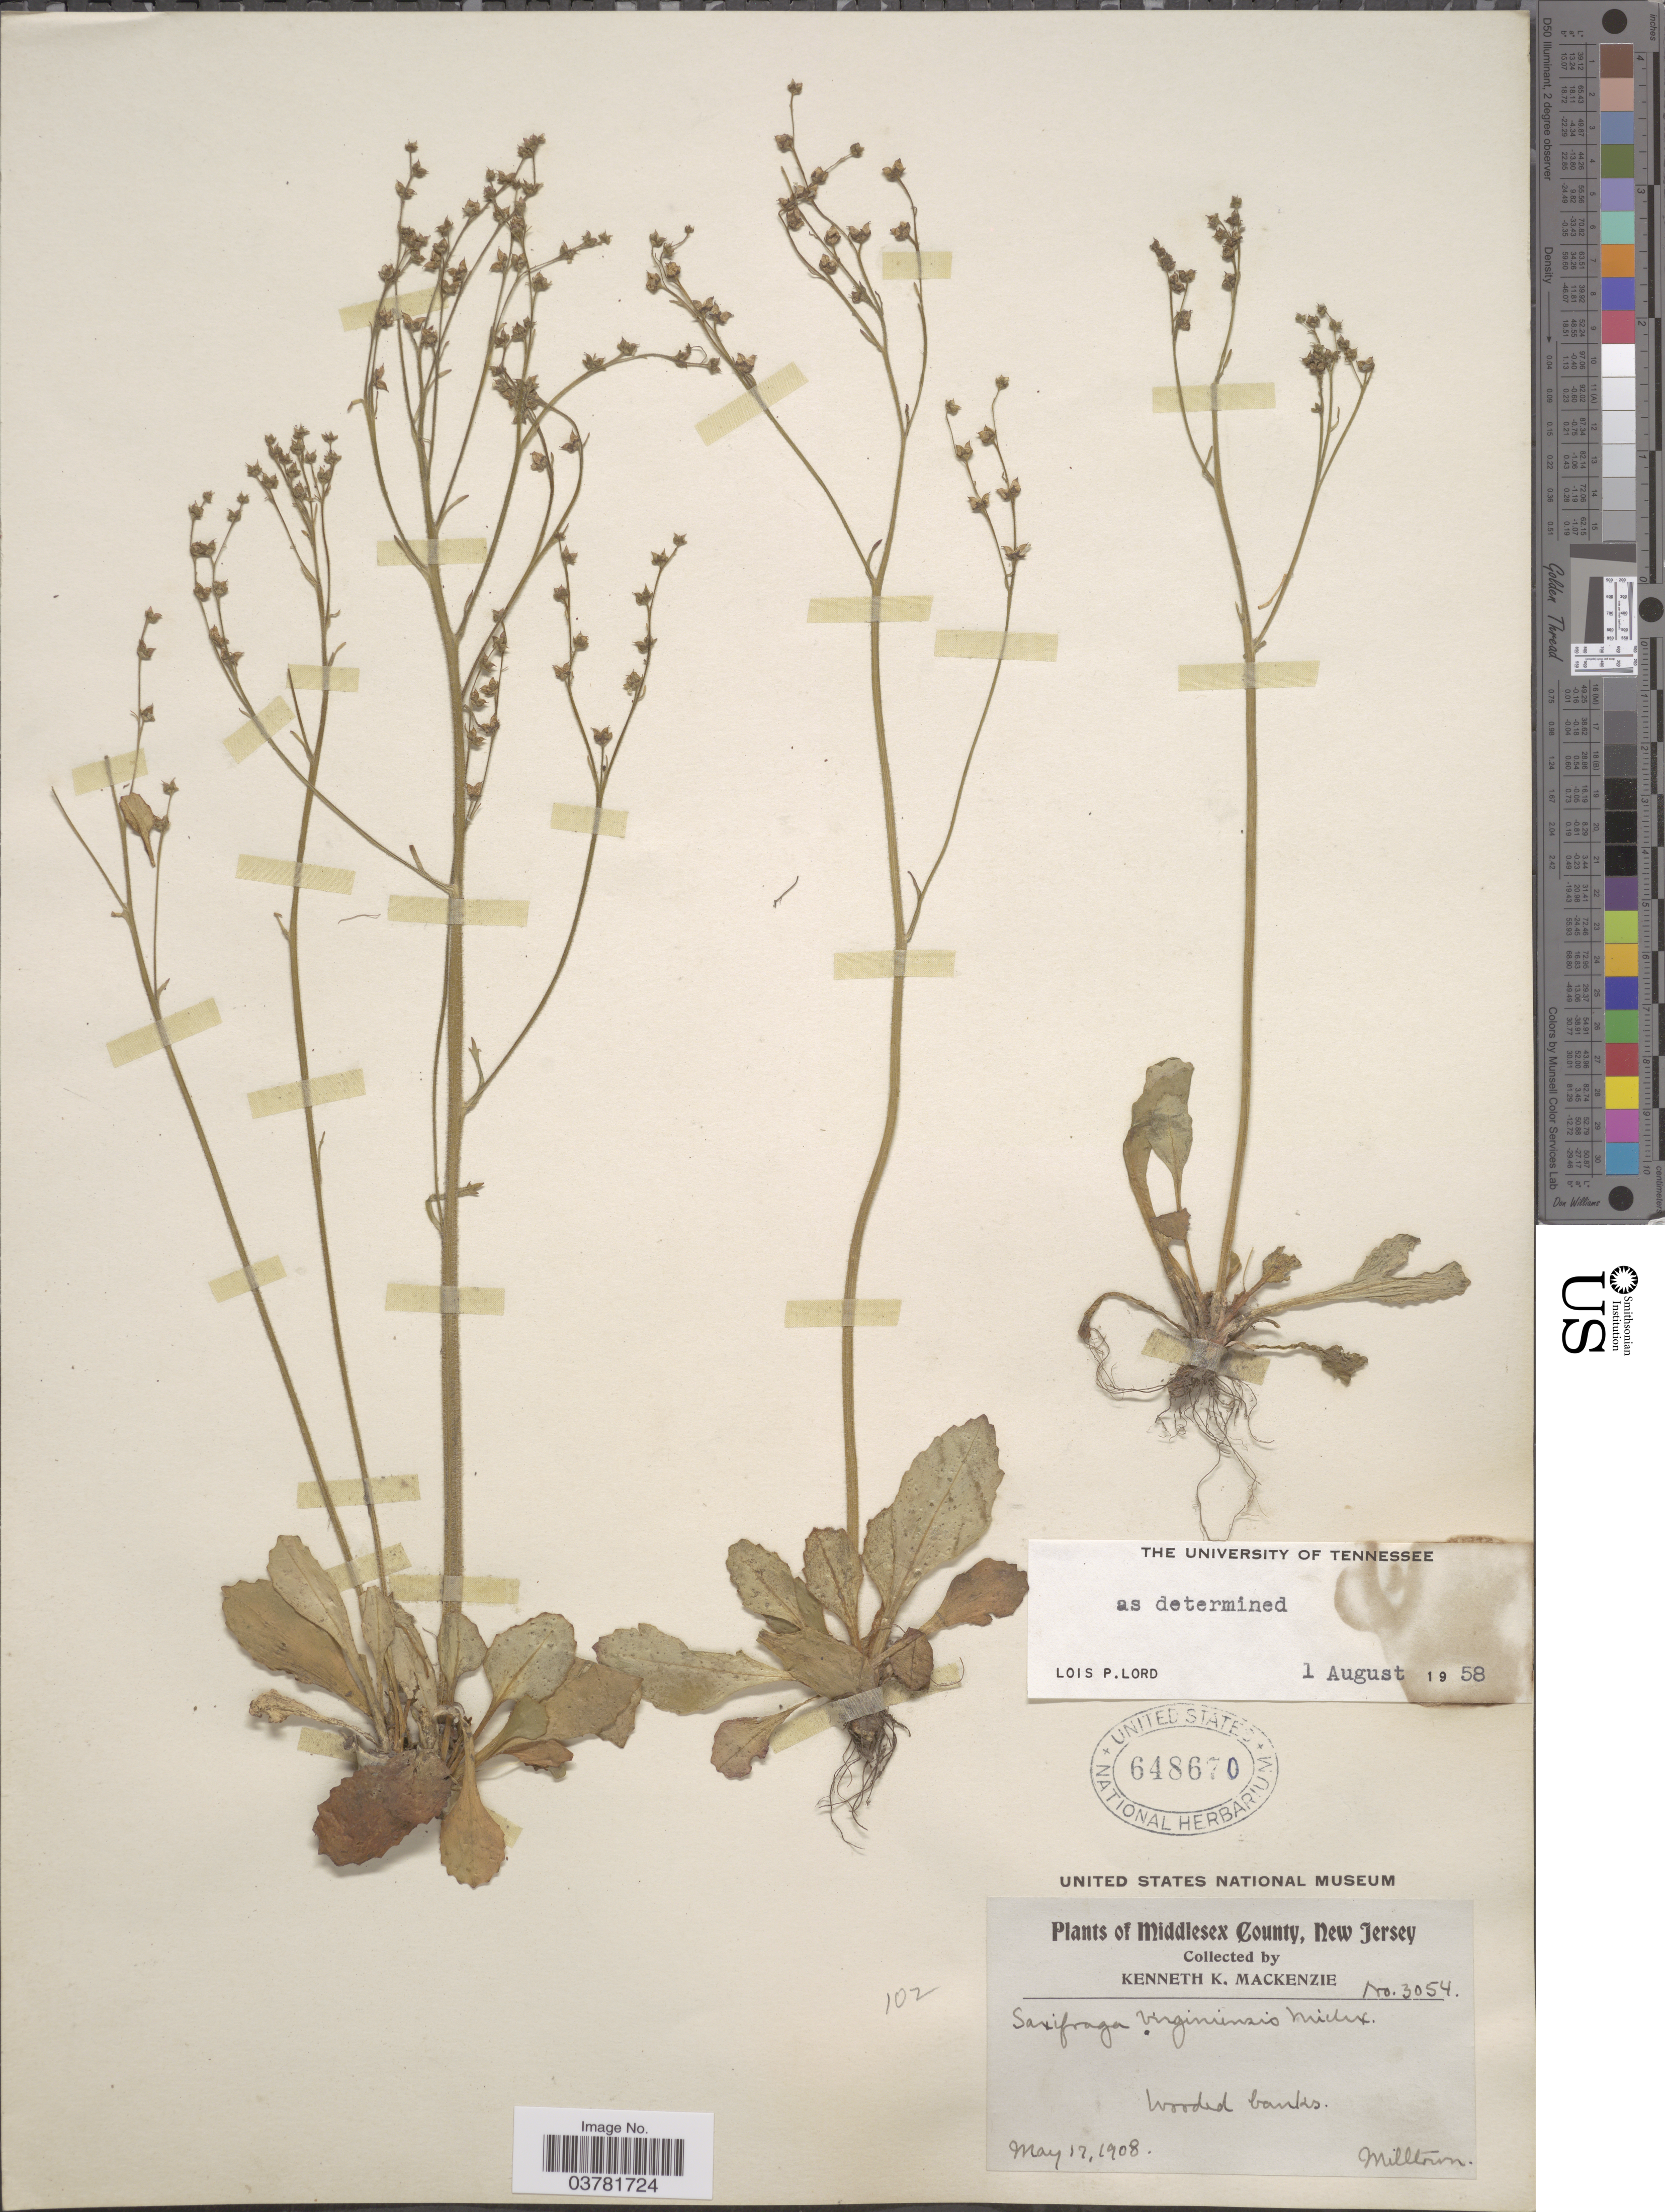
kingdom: Plantae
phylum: Tracheophyta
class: Magnoliopsida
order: Saxifragales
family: Saxifragaceae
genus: Micranthes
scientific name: Micranthes virginiensis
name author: (Michx.) Small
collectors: K. K. Mackenzie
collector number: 3054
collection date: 1908-05-17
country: United States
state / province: New Jersey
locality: Middlesex County. Milltown.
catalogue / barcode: US 648670